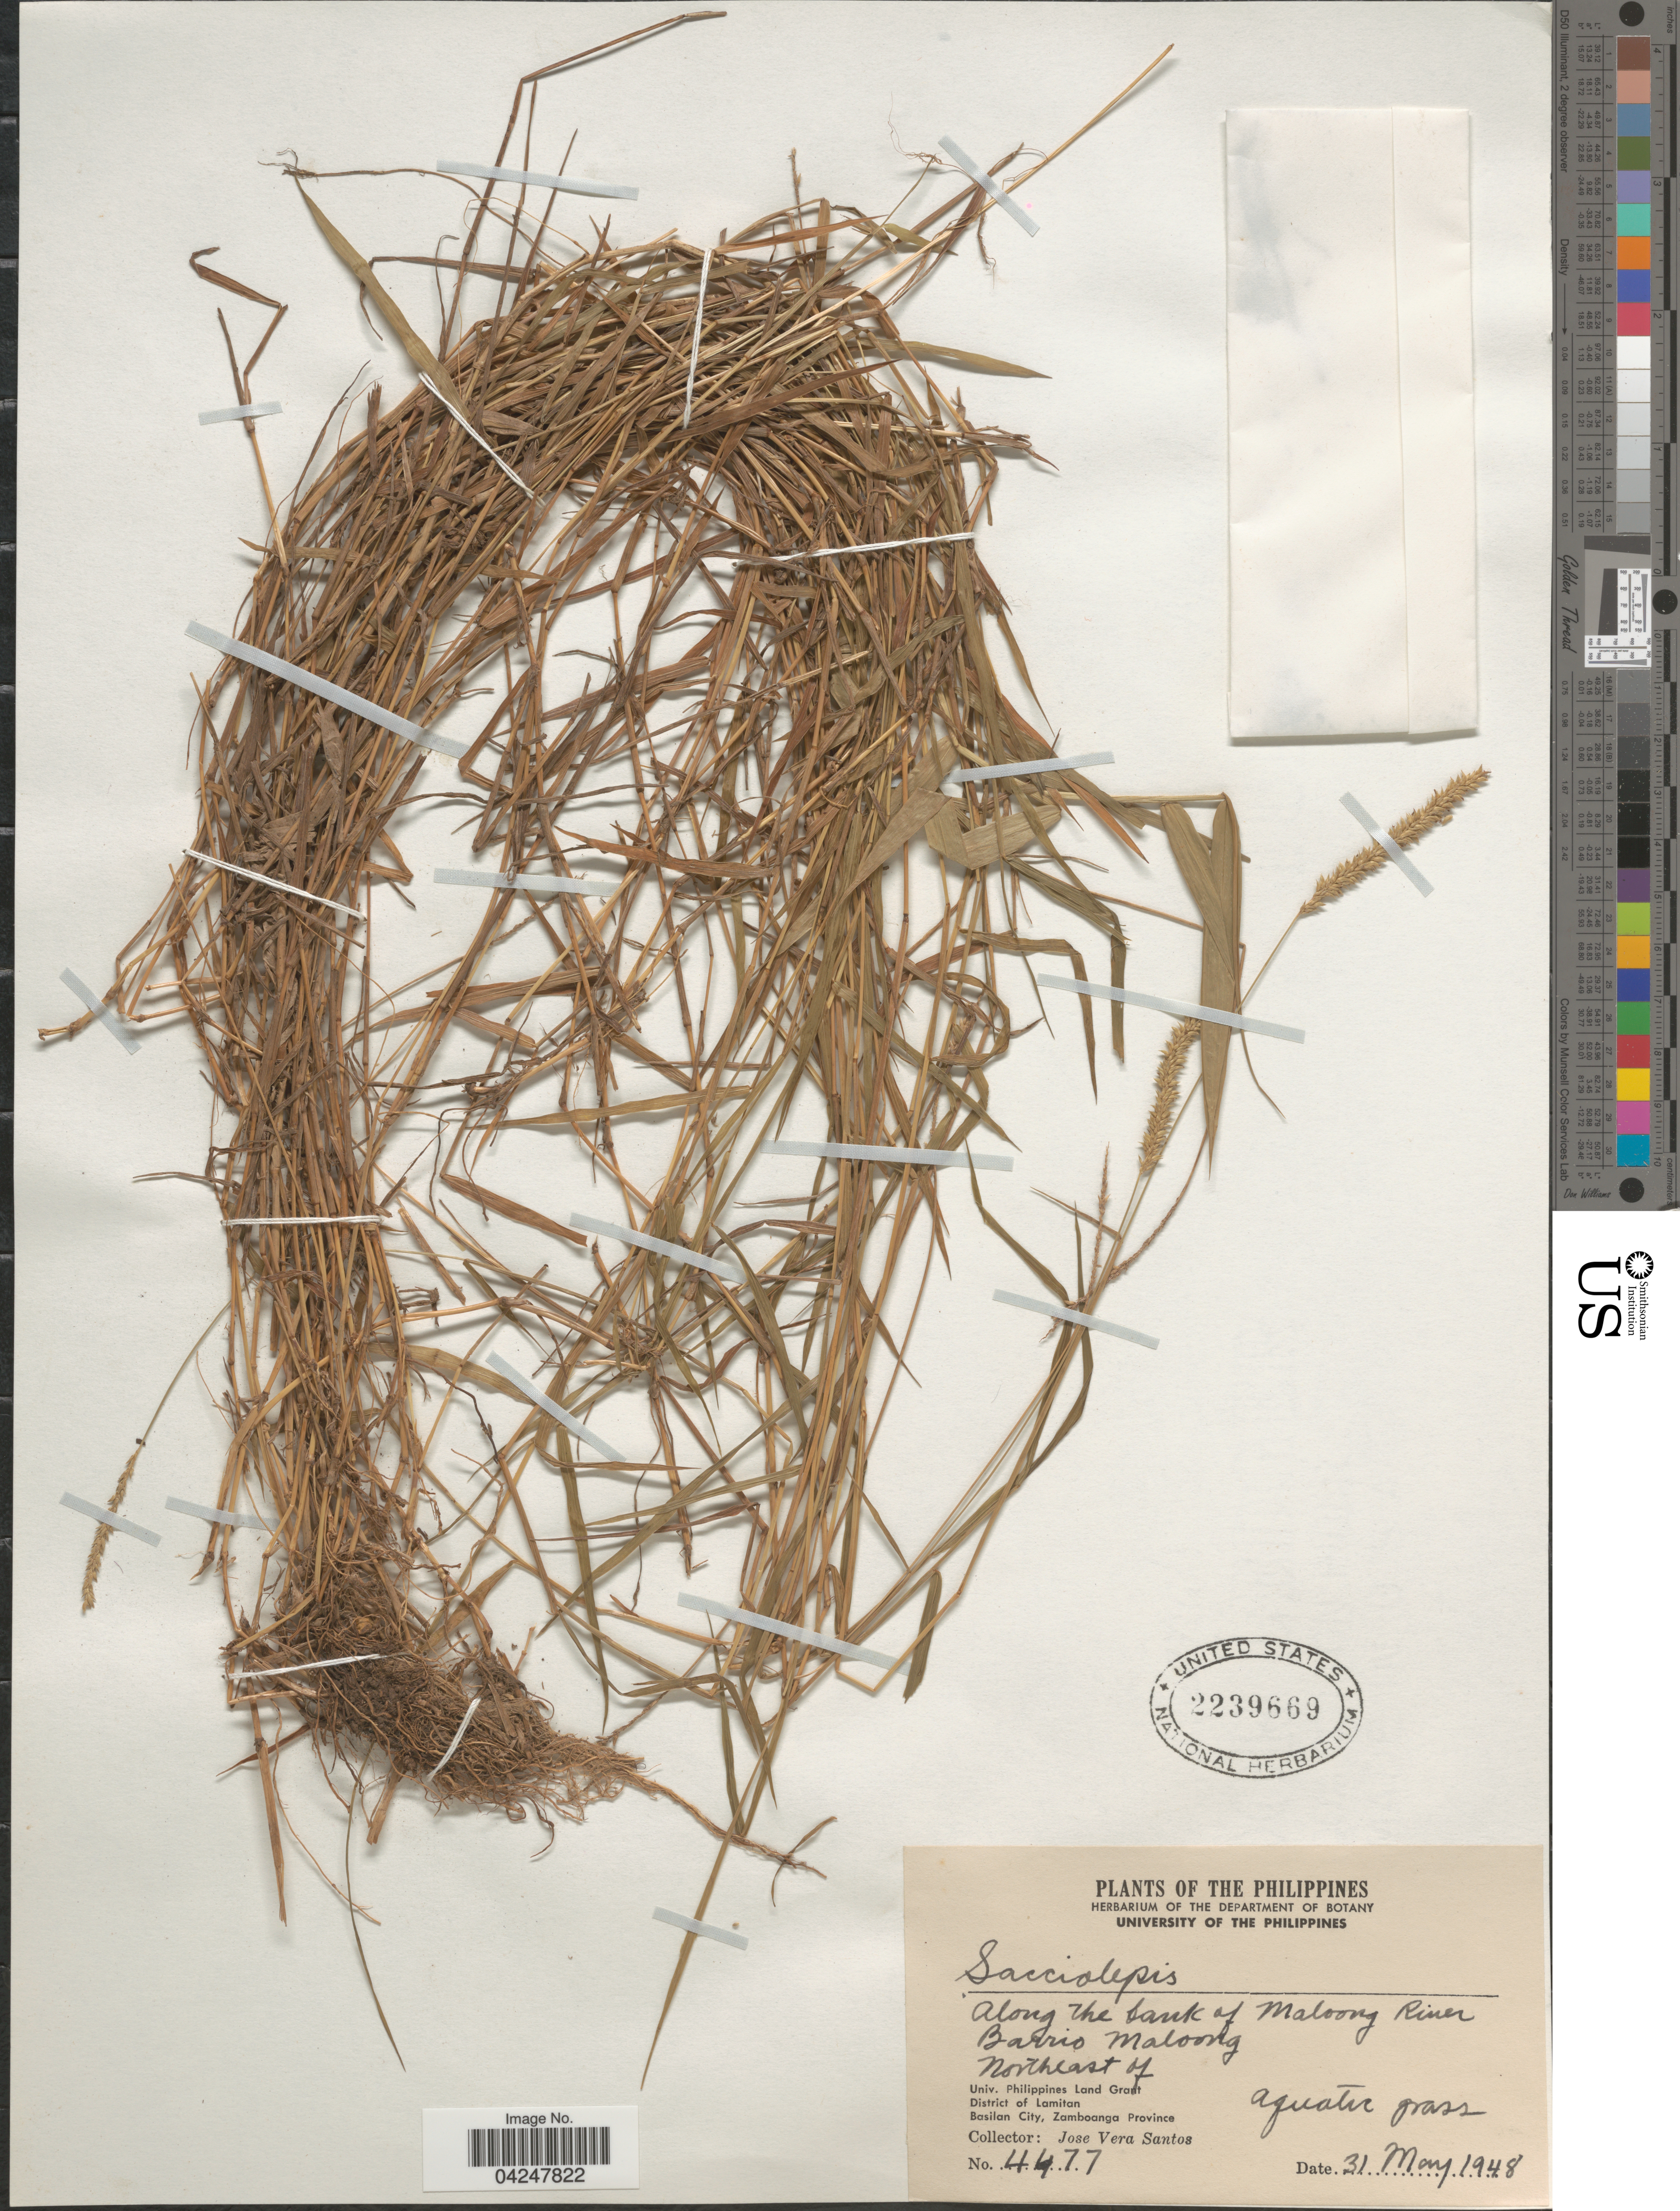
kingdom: Plantae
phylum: Tracheophyta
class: Liliopsida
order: Poales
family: Poaceae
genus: Sacciolepis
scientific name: Sacciolepis sp.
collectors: J. Santos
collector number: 447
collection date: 1948-05-31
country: Philippines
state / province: Zamboanga Peninsula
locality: Along the bank on Maloong River Barrio Maloong. Northeast of Univ. Philippines Land Grant. District of Lamitan. Basilan City, Zamboanga Province.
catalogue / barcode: US 2239669